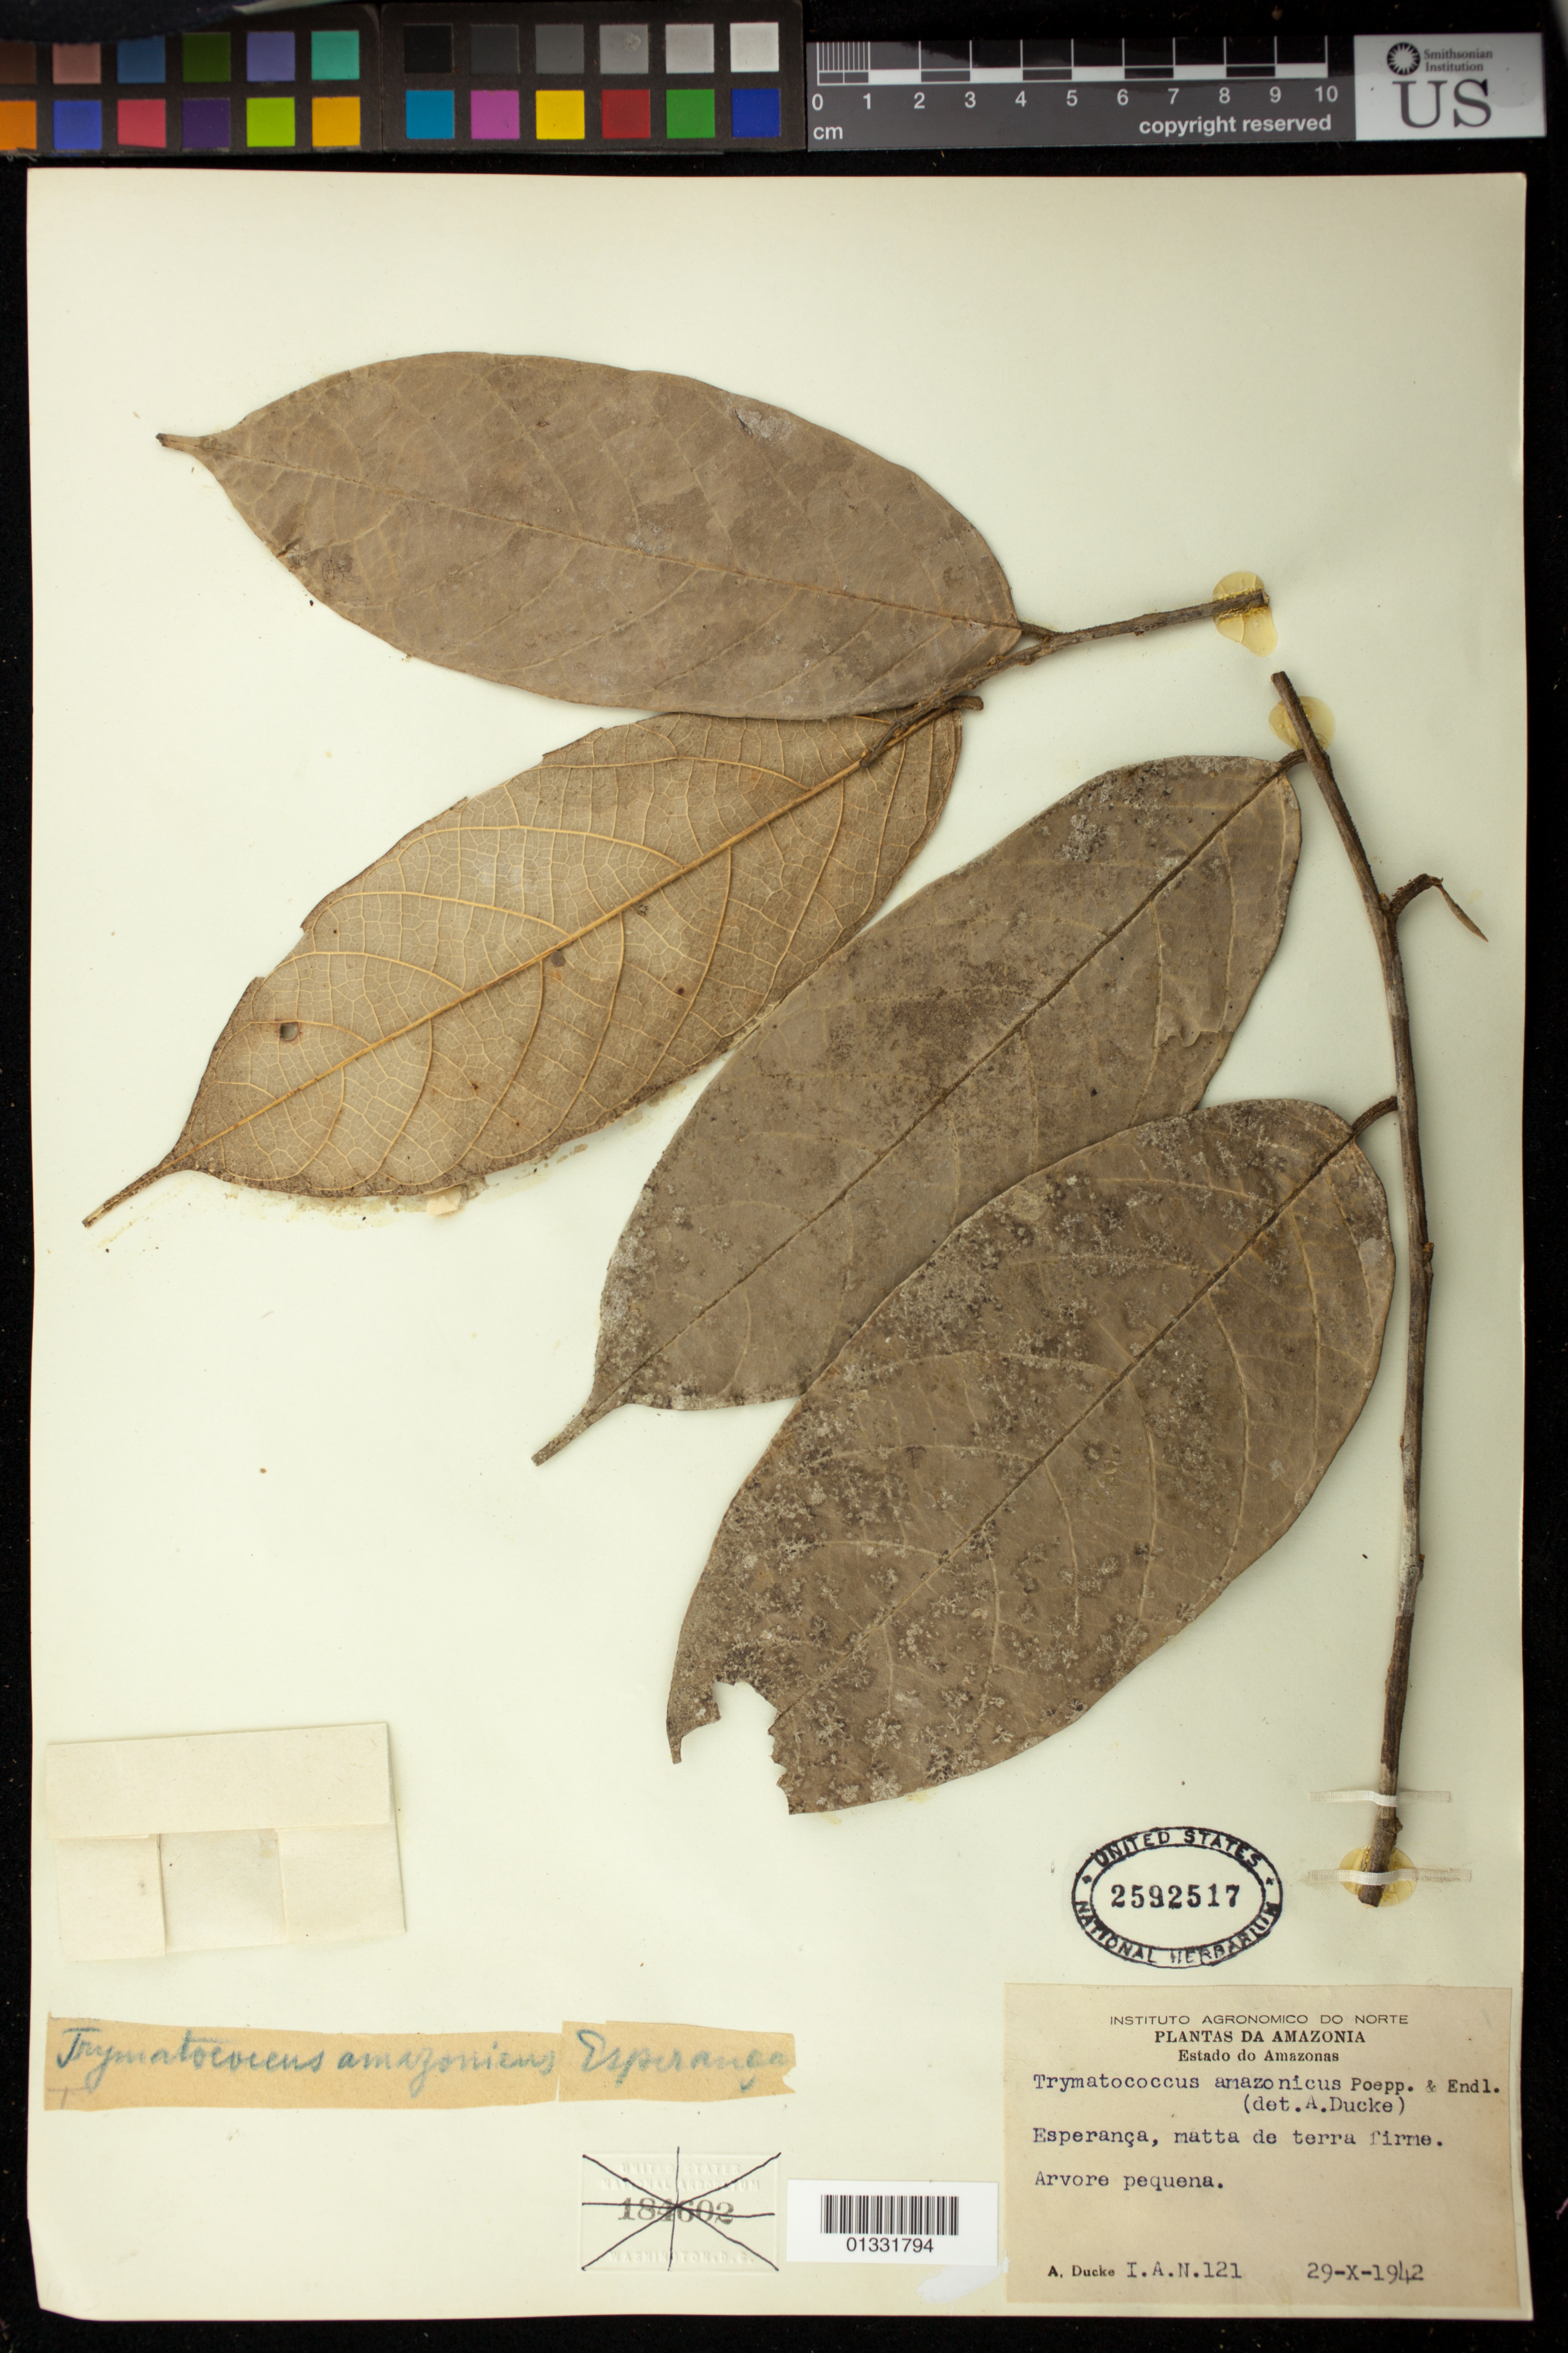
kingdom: Plantae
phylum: Tracheophyta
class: Magnoliopsida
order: Rosales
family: Moraceae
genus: Brosimum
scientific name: Brosimum amazonicum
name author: (Poepp. & Endl.) E. M. Gardner & Zerega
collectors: A. Ducke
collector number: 121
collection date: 1942-10-29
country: Brazil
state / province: Amazonas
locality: Esperança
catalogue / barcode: US 2592517